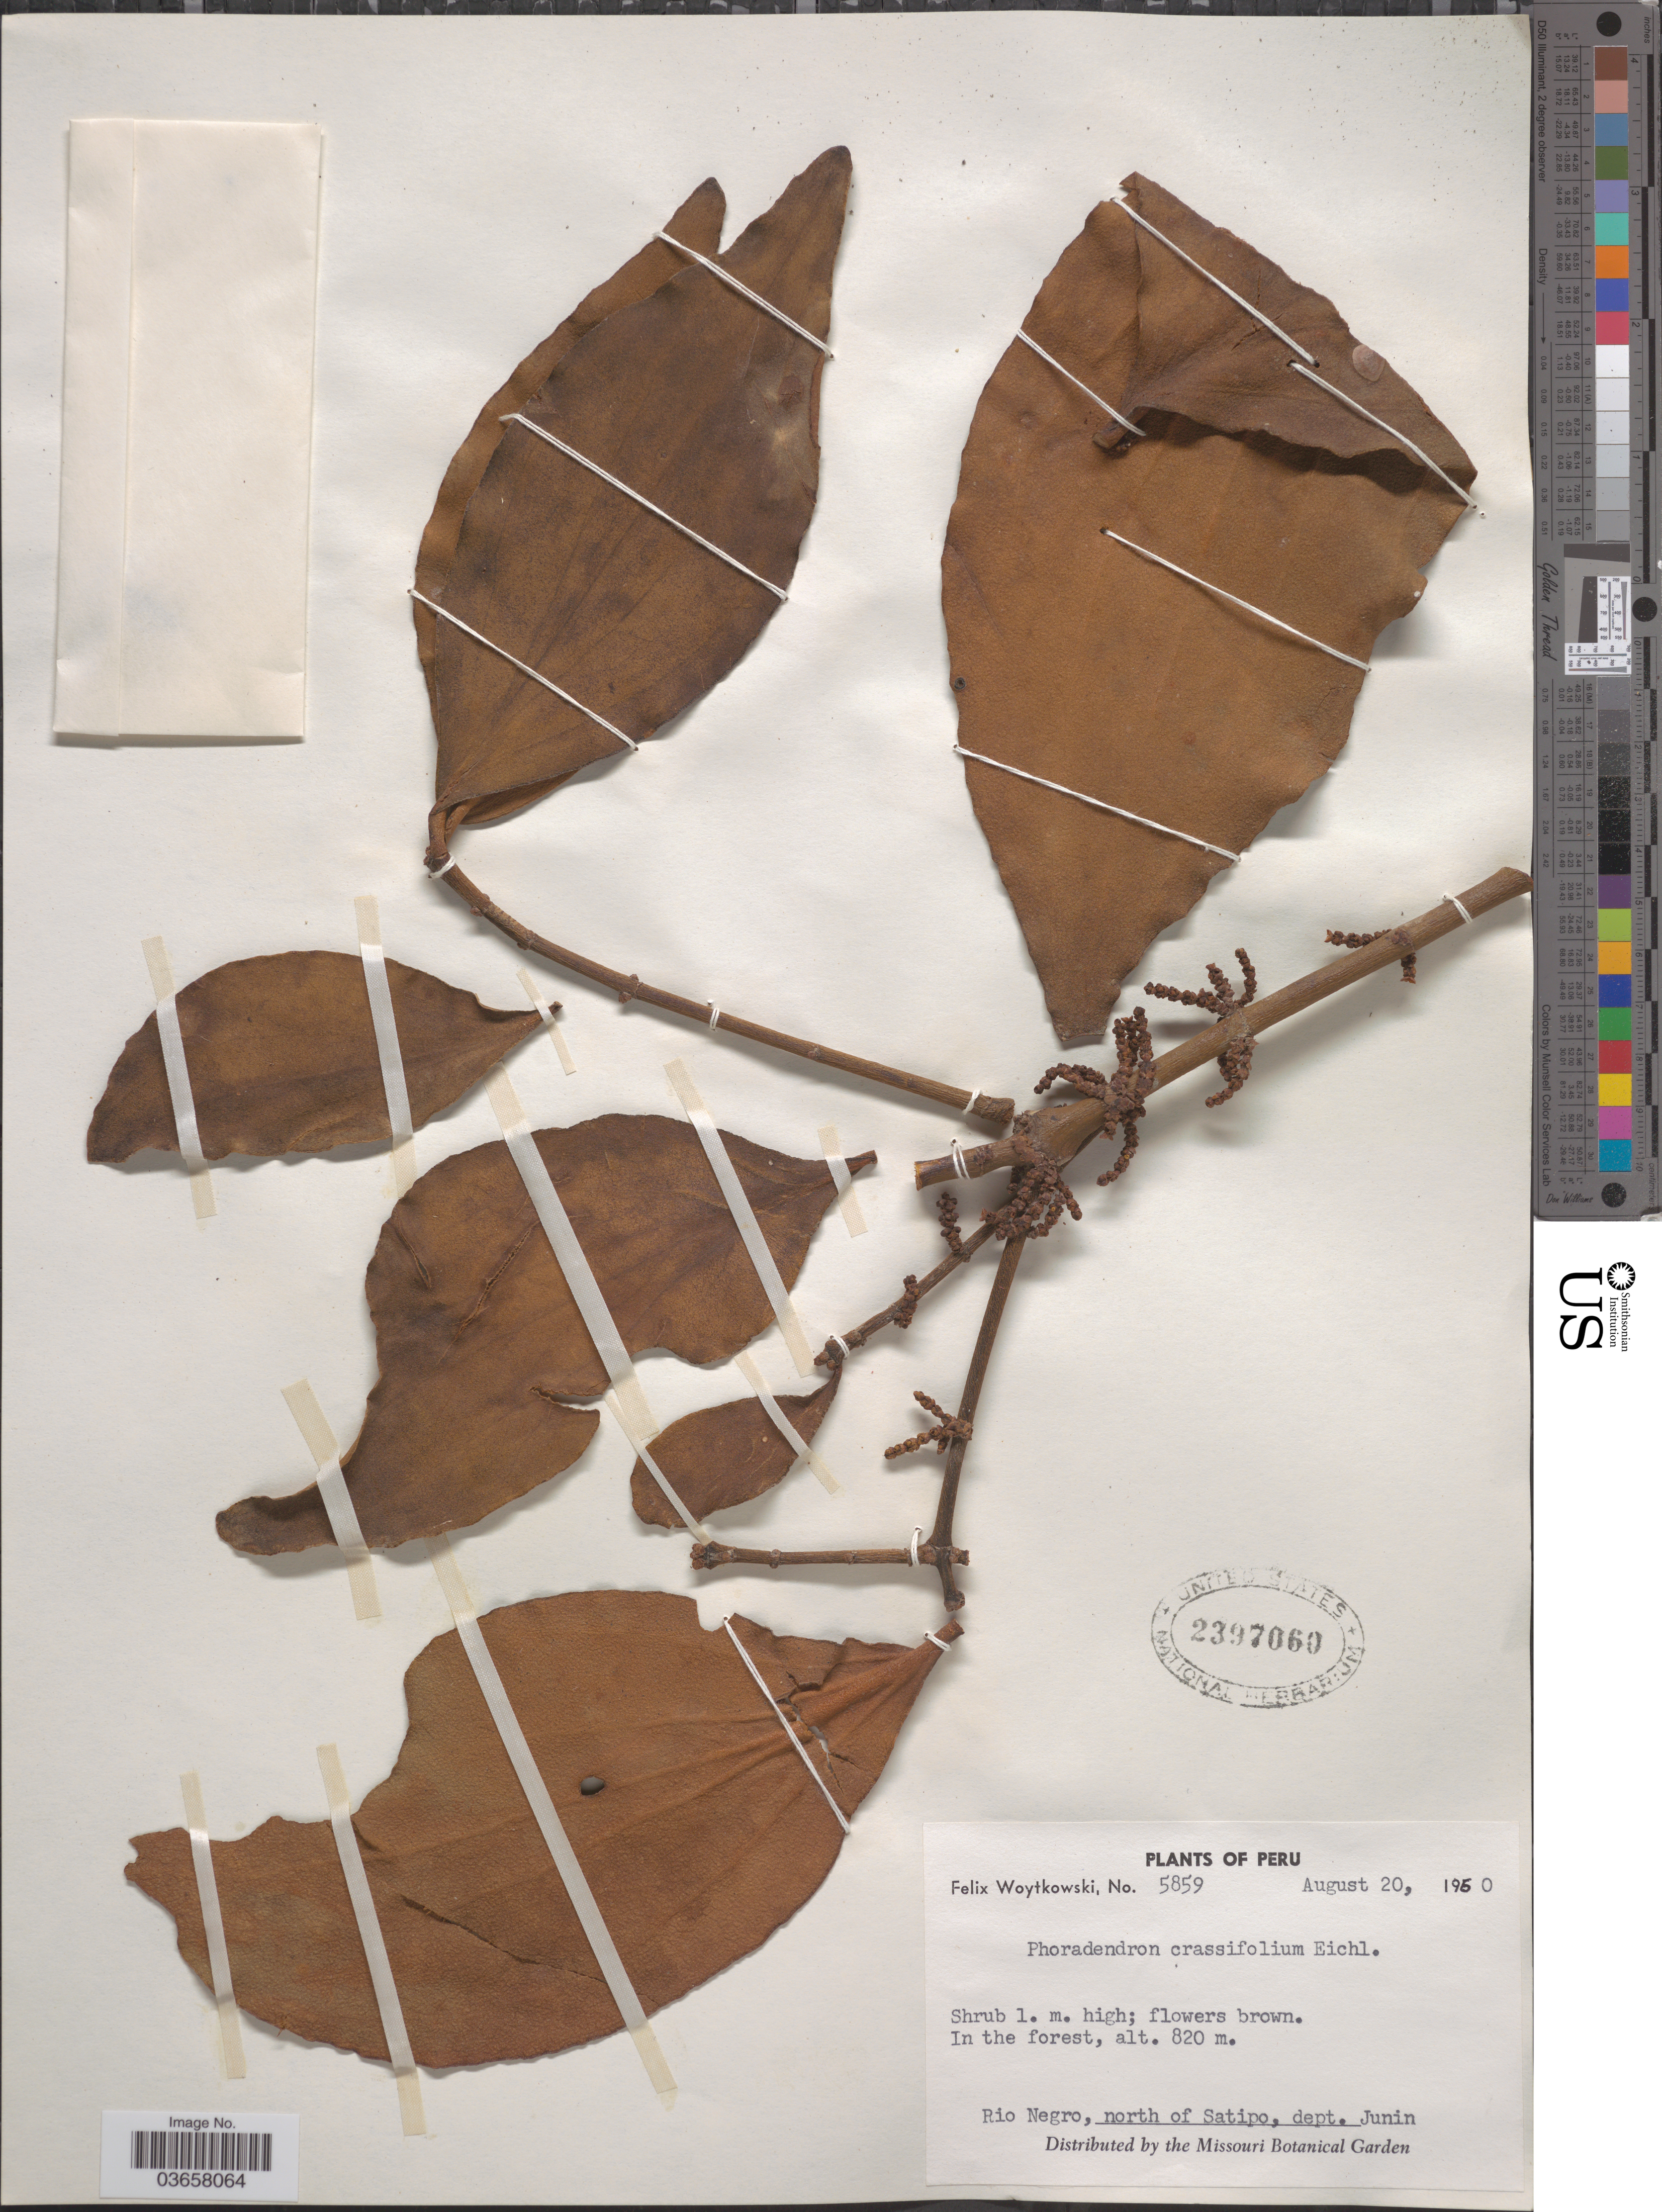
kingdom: Plantae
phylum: Tracheophyta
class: Magnoliopsida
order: Santalales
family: Viscaceae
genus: Phoradendron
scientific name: Phoradendron crassifolium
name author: (Pohl ex DC.) Eichler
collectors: F. Woytkowski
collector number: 5859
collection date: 1950-08-20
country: Peru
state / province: Junín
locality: Rio Negro, north of Satipo, dept. Junin.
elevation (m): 820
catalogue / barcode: US 2397060